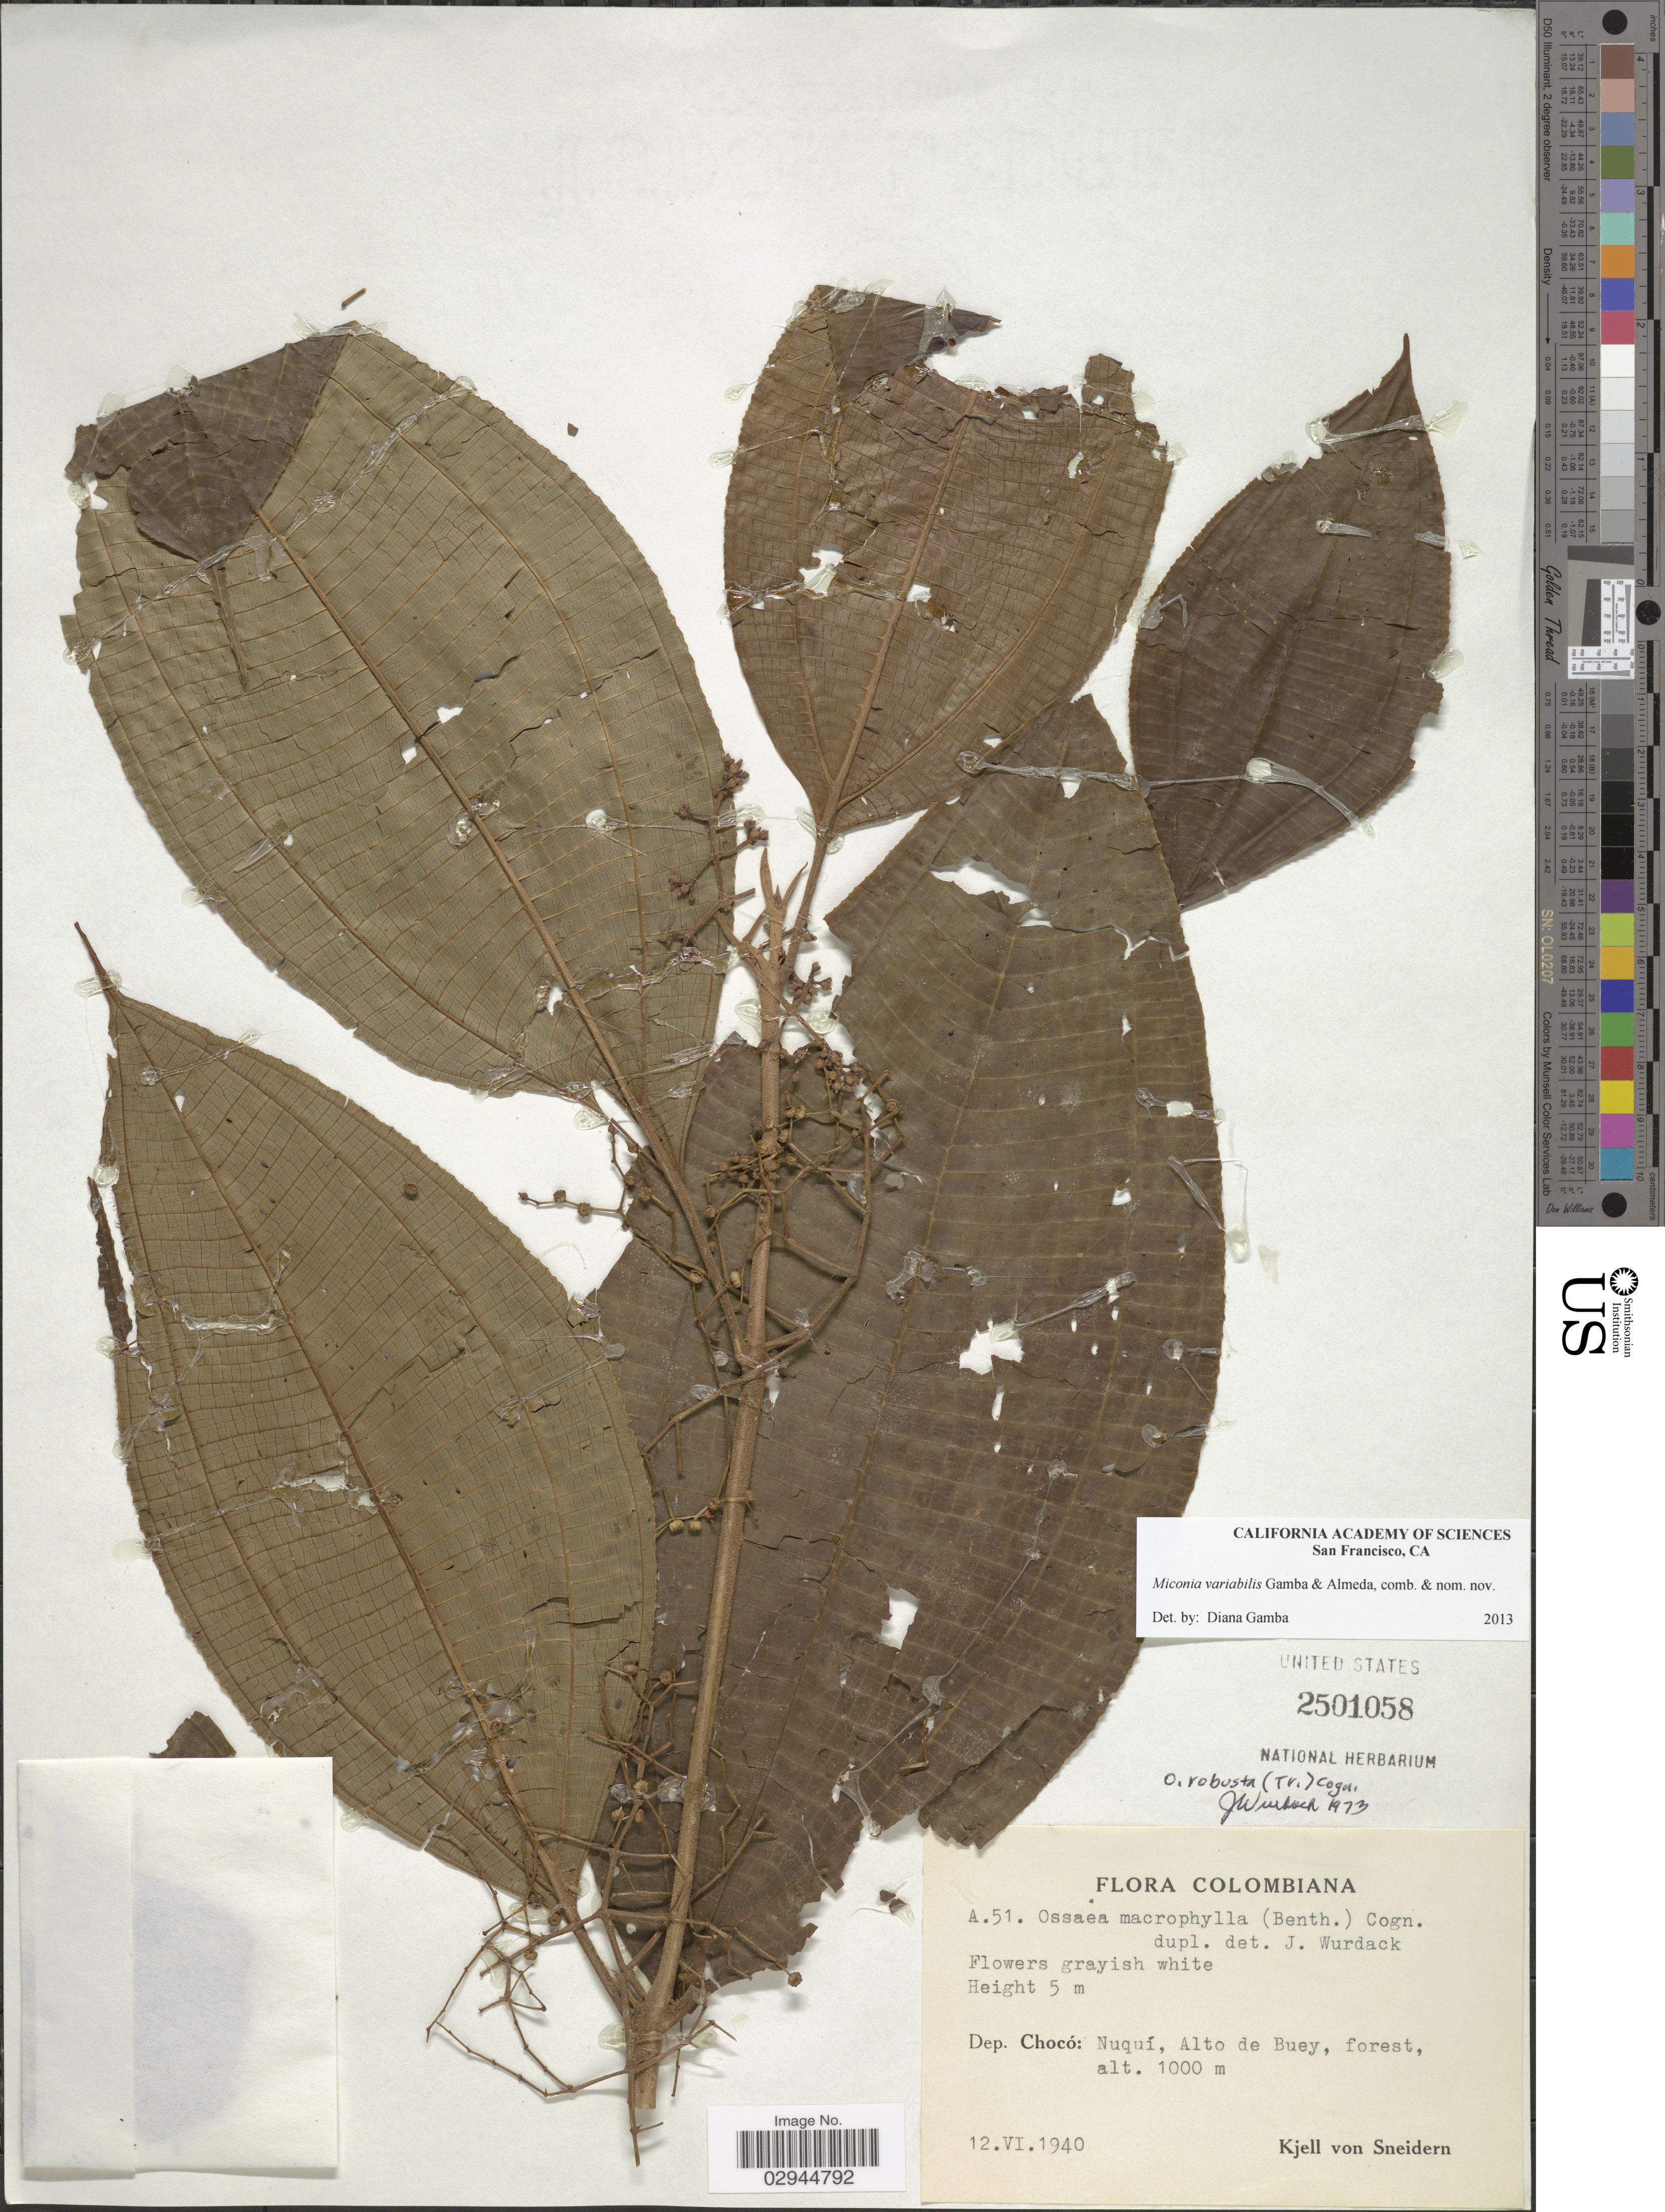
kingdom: Plantae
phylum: Tracheophyta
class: Magnoliopsida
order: Myrtales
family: Melastomataceae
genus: Miconia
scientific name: Miconia variabilis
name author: Gamba & Almeda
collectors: K. von Sneidern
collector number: A.51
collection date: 1940-06-12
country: Colombia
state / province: Chocó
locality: Dep. Chocó: Nuqui, Alto de Buey.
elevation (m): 1000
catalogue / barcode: US 2501058